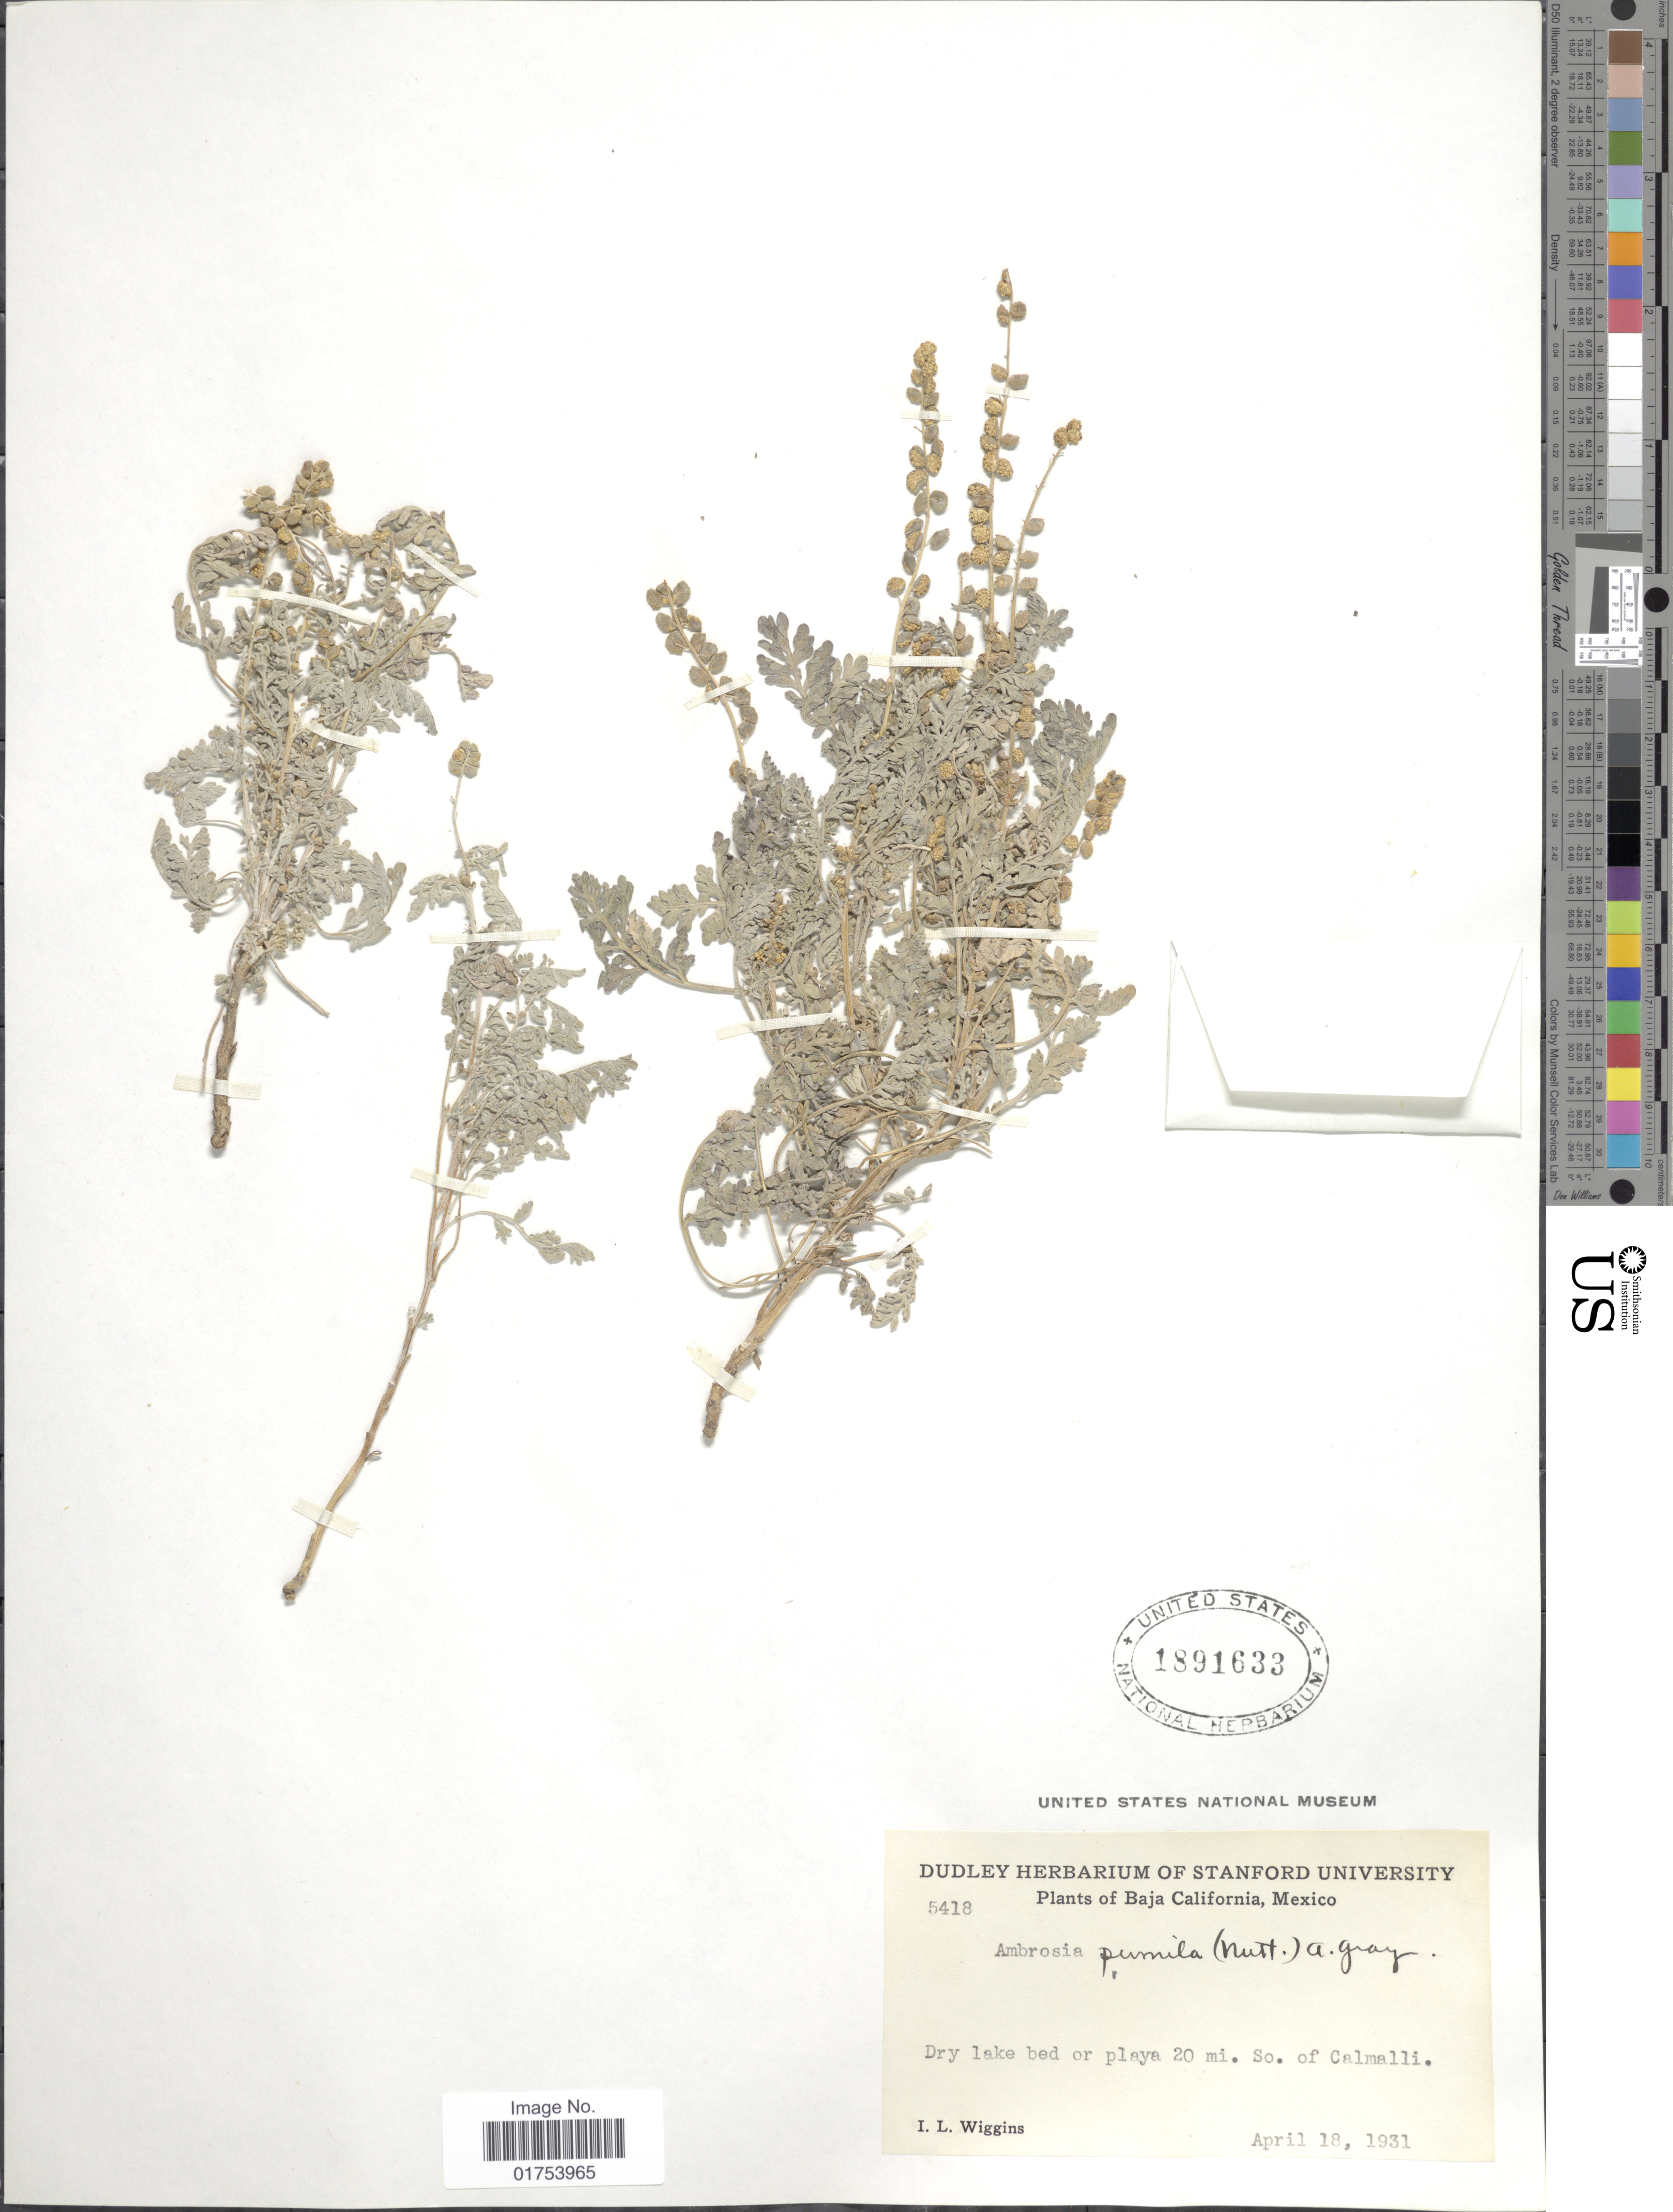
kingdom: Plantae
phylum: Tracheophyta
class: Magnoliopsida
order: Asterales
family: Asteraceae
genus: Ambrosia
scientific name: Ambrosia pumila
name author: Nutt.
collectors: I. L. Wiggins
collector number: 5418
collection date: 1931-04-18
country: Mexico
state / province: Baja California Norte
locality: Dry lake bed or playa 20 mi. So. of Calmalli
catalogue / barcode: US 1891633